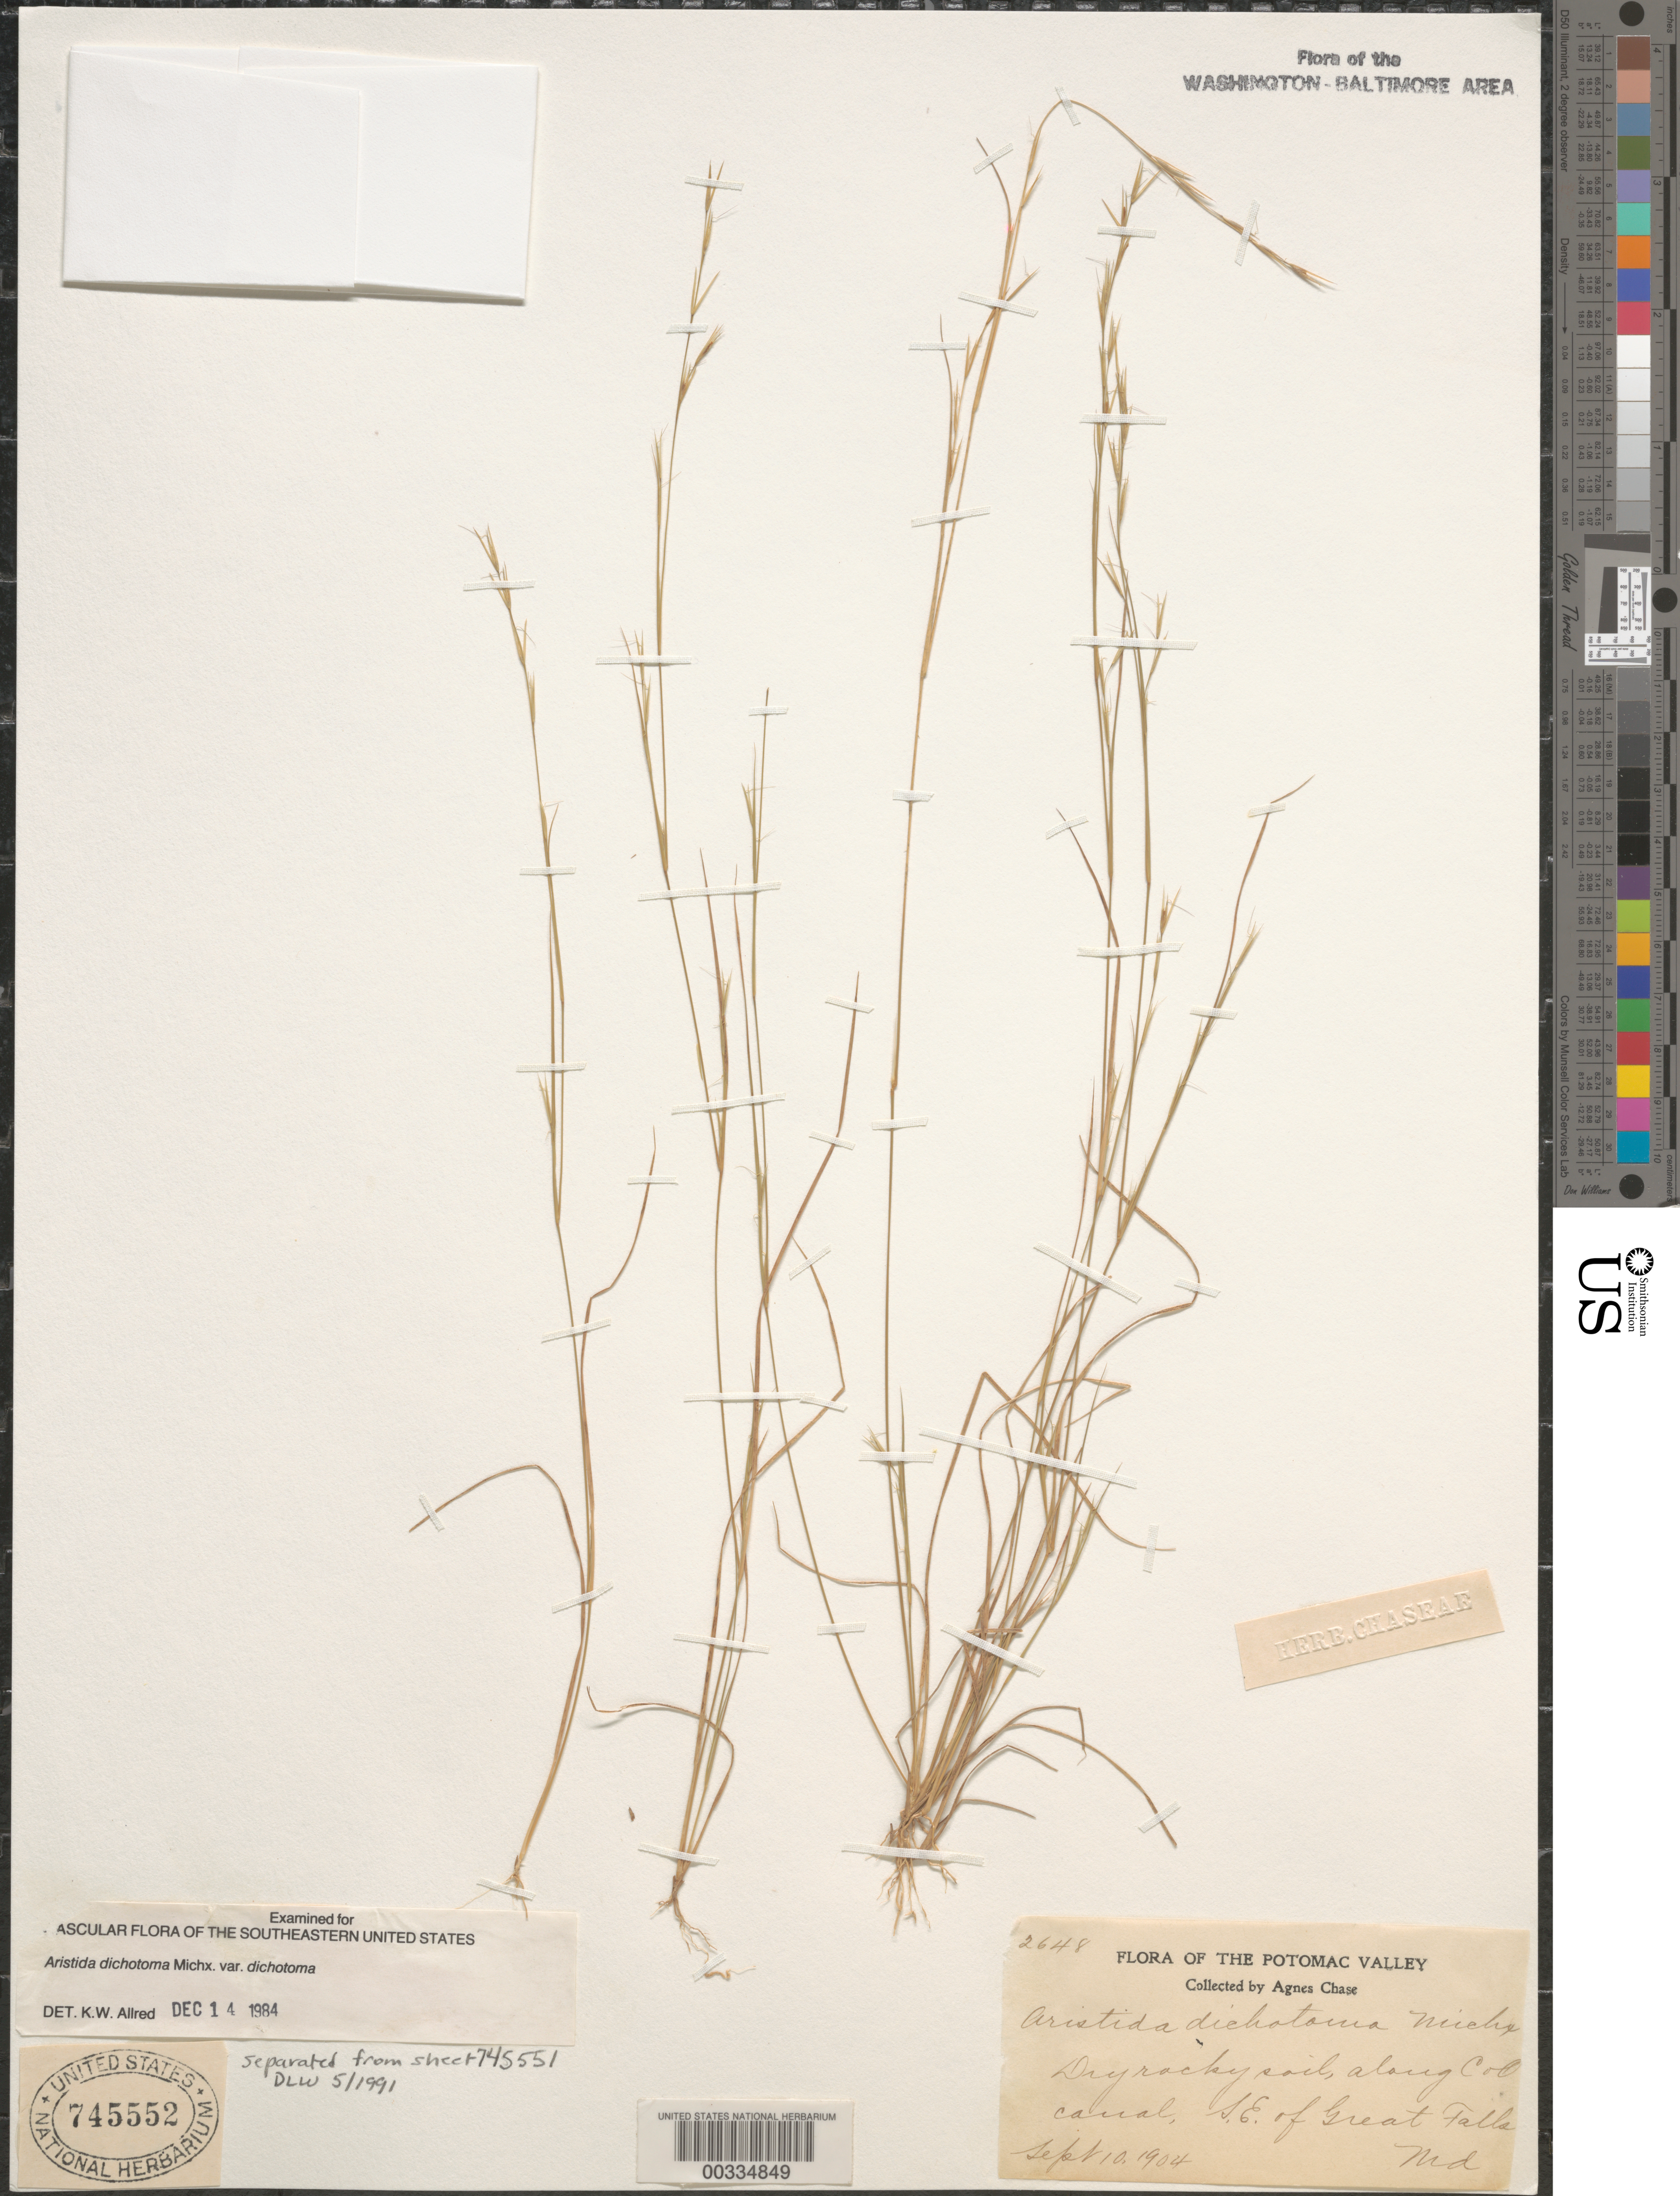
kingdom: Plantae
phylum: Tracheophyta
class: Liliopsida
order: Poales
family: Poaceae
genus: Aristida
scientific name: Aristida dichotoma var. dichotoma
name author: Michx.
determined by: Alfred, K. W.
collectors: A. Chase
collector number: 2648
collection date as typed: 10 Sep 1904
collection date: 1904-09-10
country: United States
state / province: Maryland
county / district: Montgomery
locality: C&O Canal, SE of Great Falls C. & O. Canal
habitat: Dry rocky soil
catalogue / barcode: US 745552